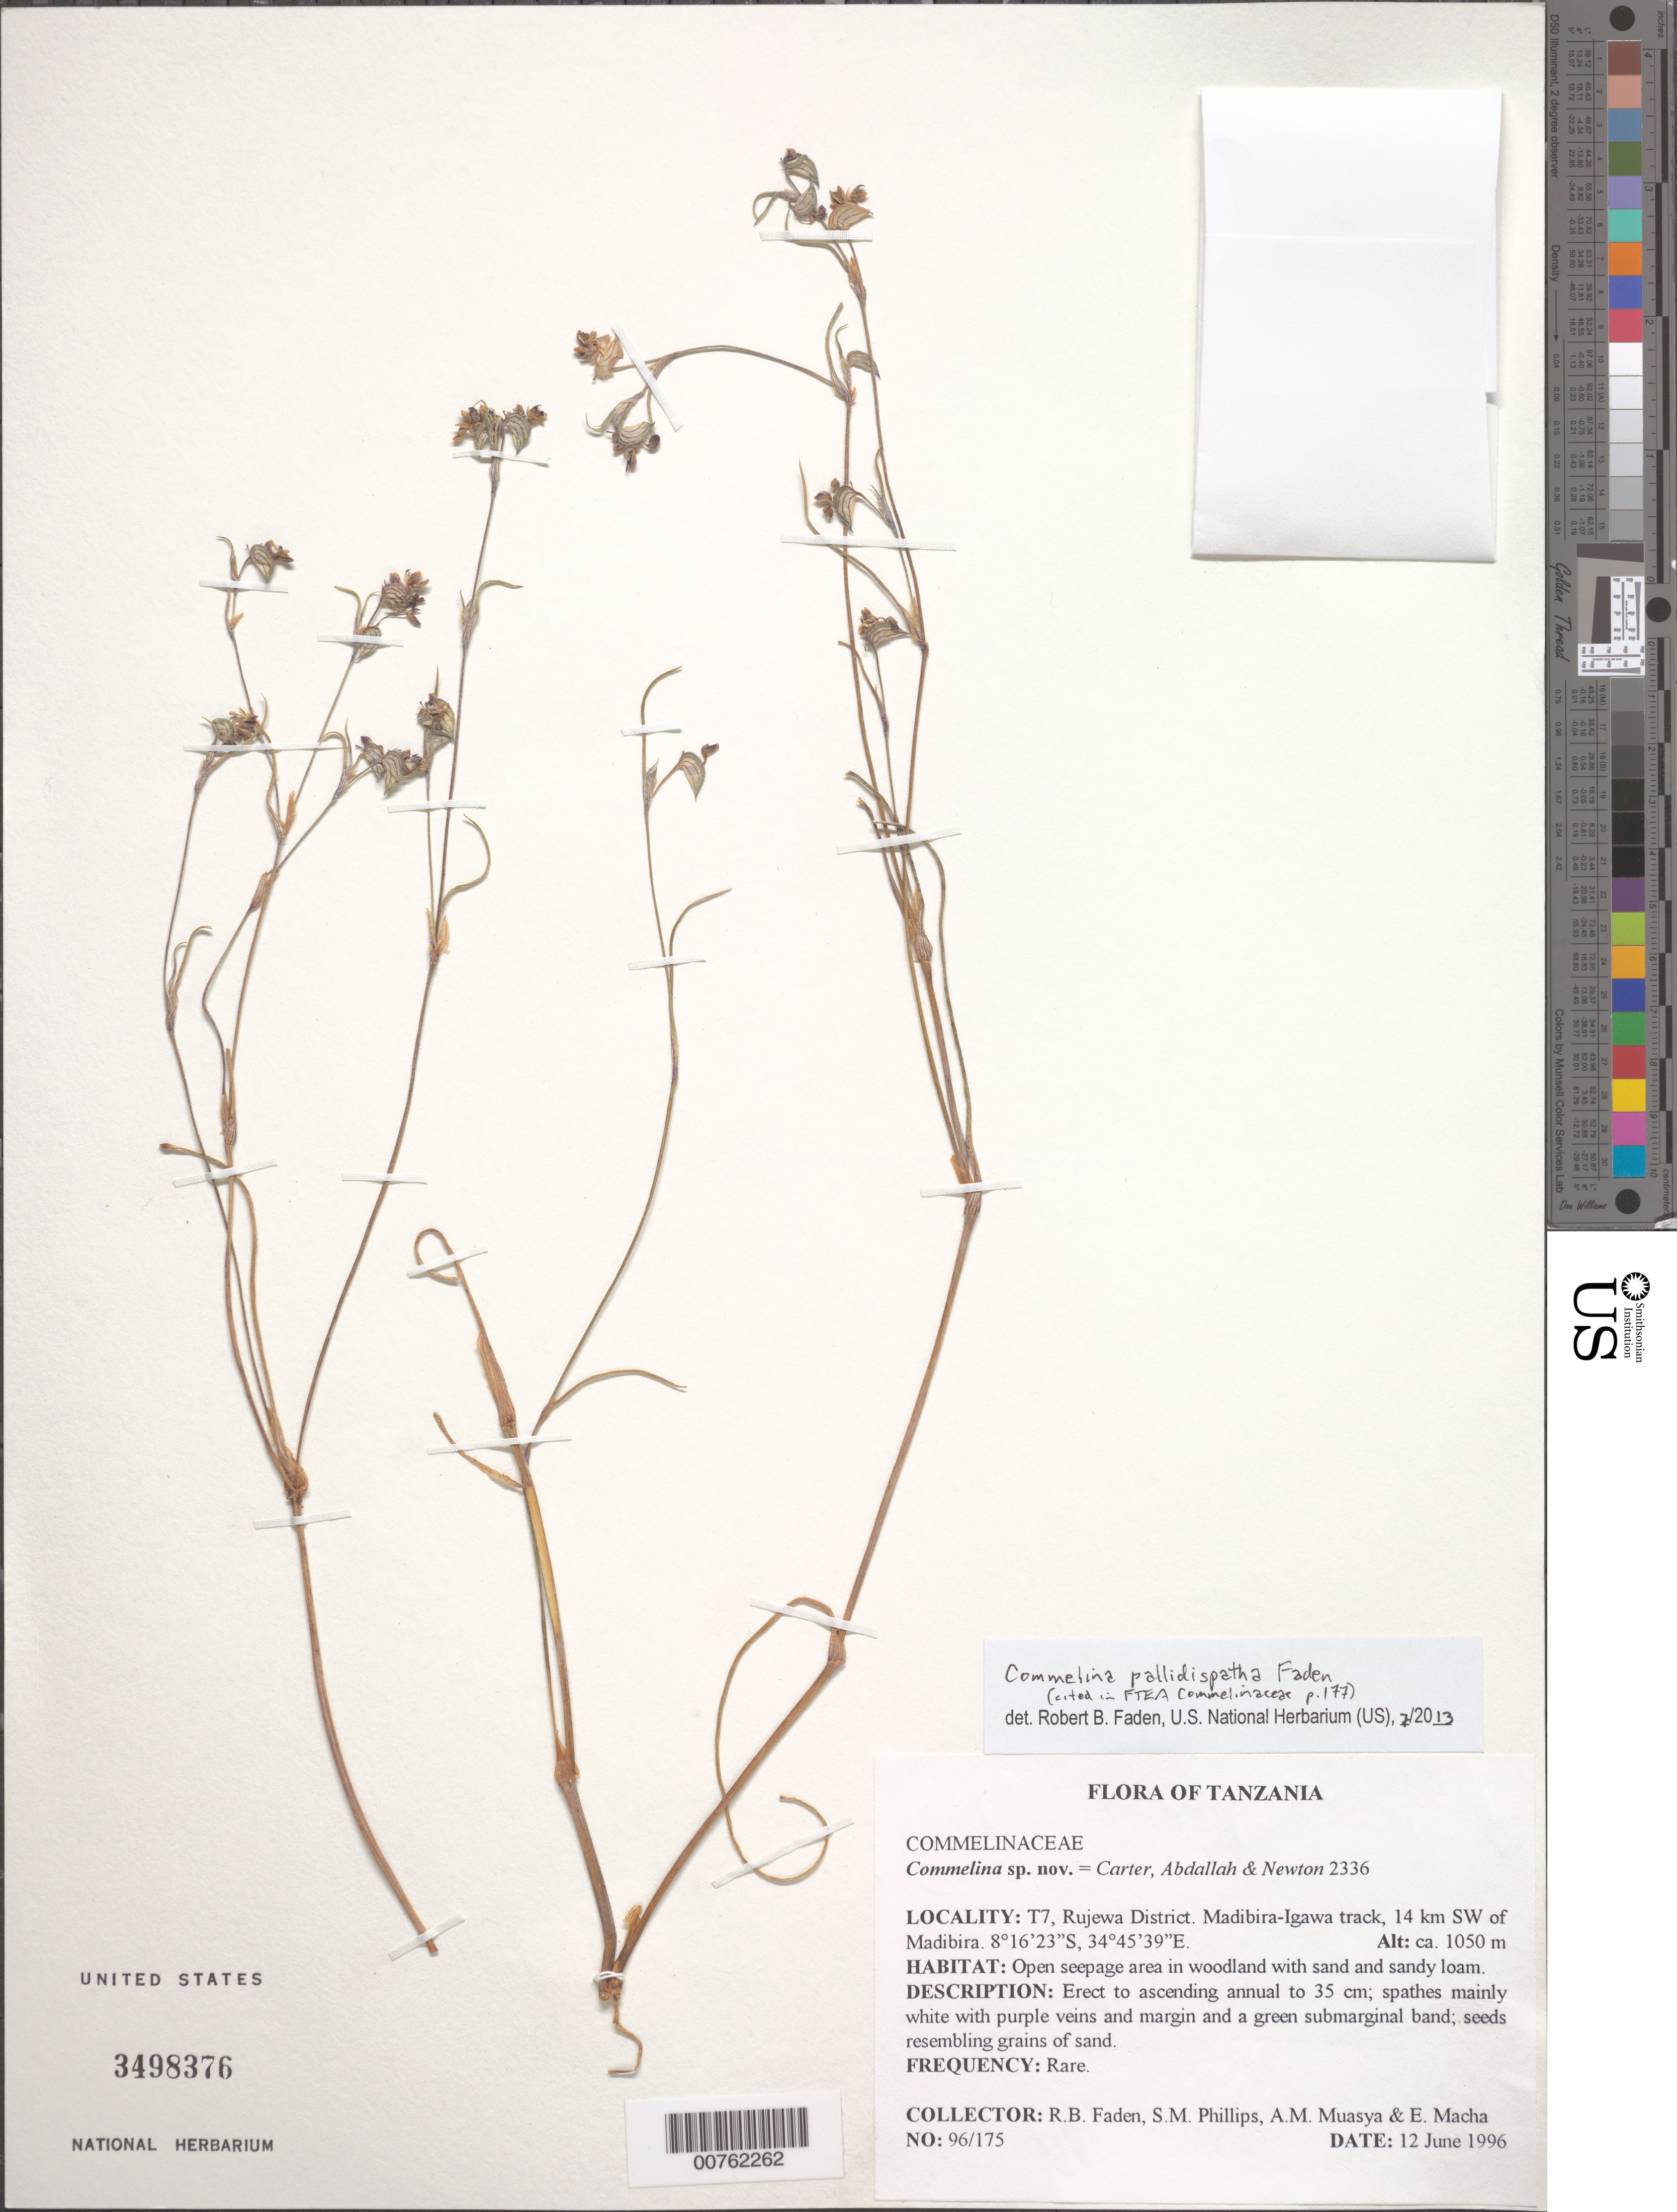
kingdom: Plantae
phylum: Tracheophyta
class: Liliopsida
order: Commelinales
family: Commelinaceae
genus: Commelina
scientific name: Commelina pallidispatha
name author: Faden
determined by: Faden, Robert B., (US), Smithsonian Institution - National Museum of Natural History (UNITED STATES)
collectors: R. B. Faden et al.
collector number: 96/175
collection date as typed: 12 Jun 1996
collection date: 1996-06-12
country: Tanzania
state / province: Mbeya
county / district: Madibira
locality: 14 km Sw of Madibira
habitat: Open seepage area in woodland with sand and sandy loam. Erec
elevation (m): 1050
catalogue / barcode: US 3498376